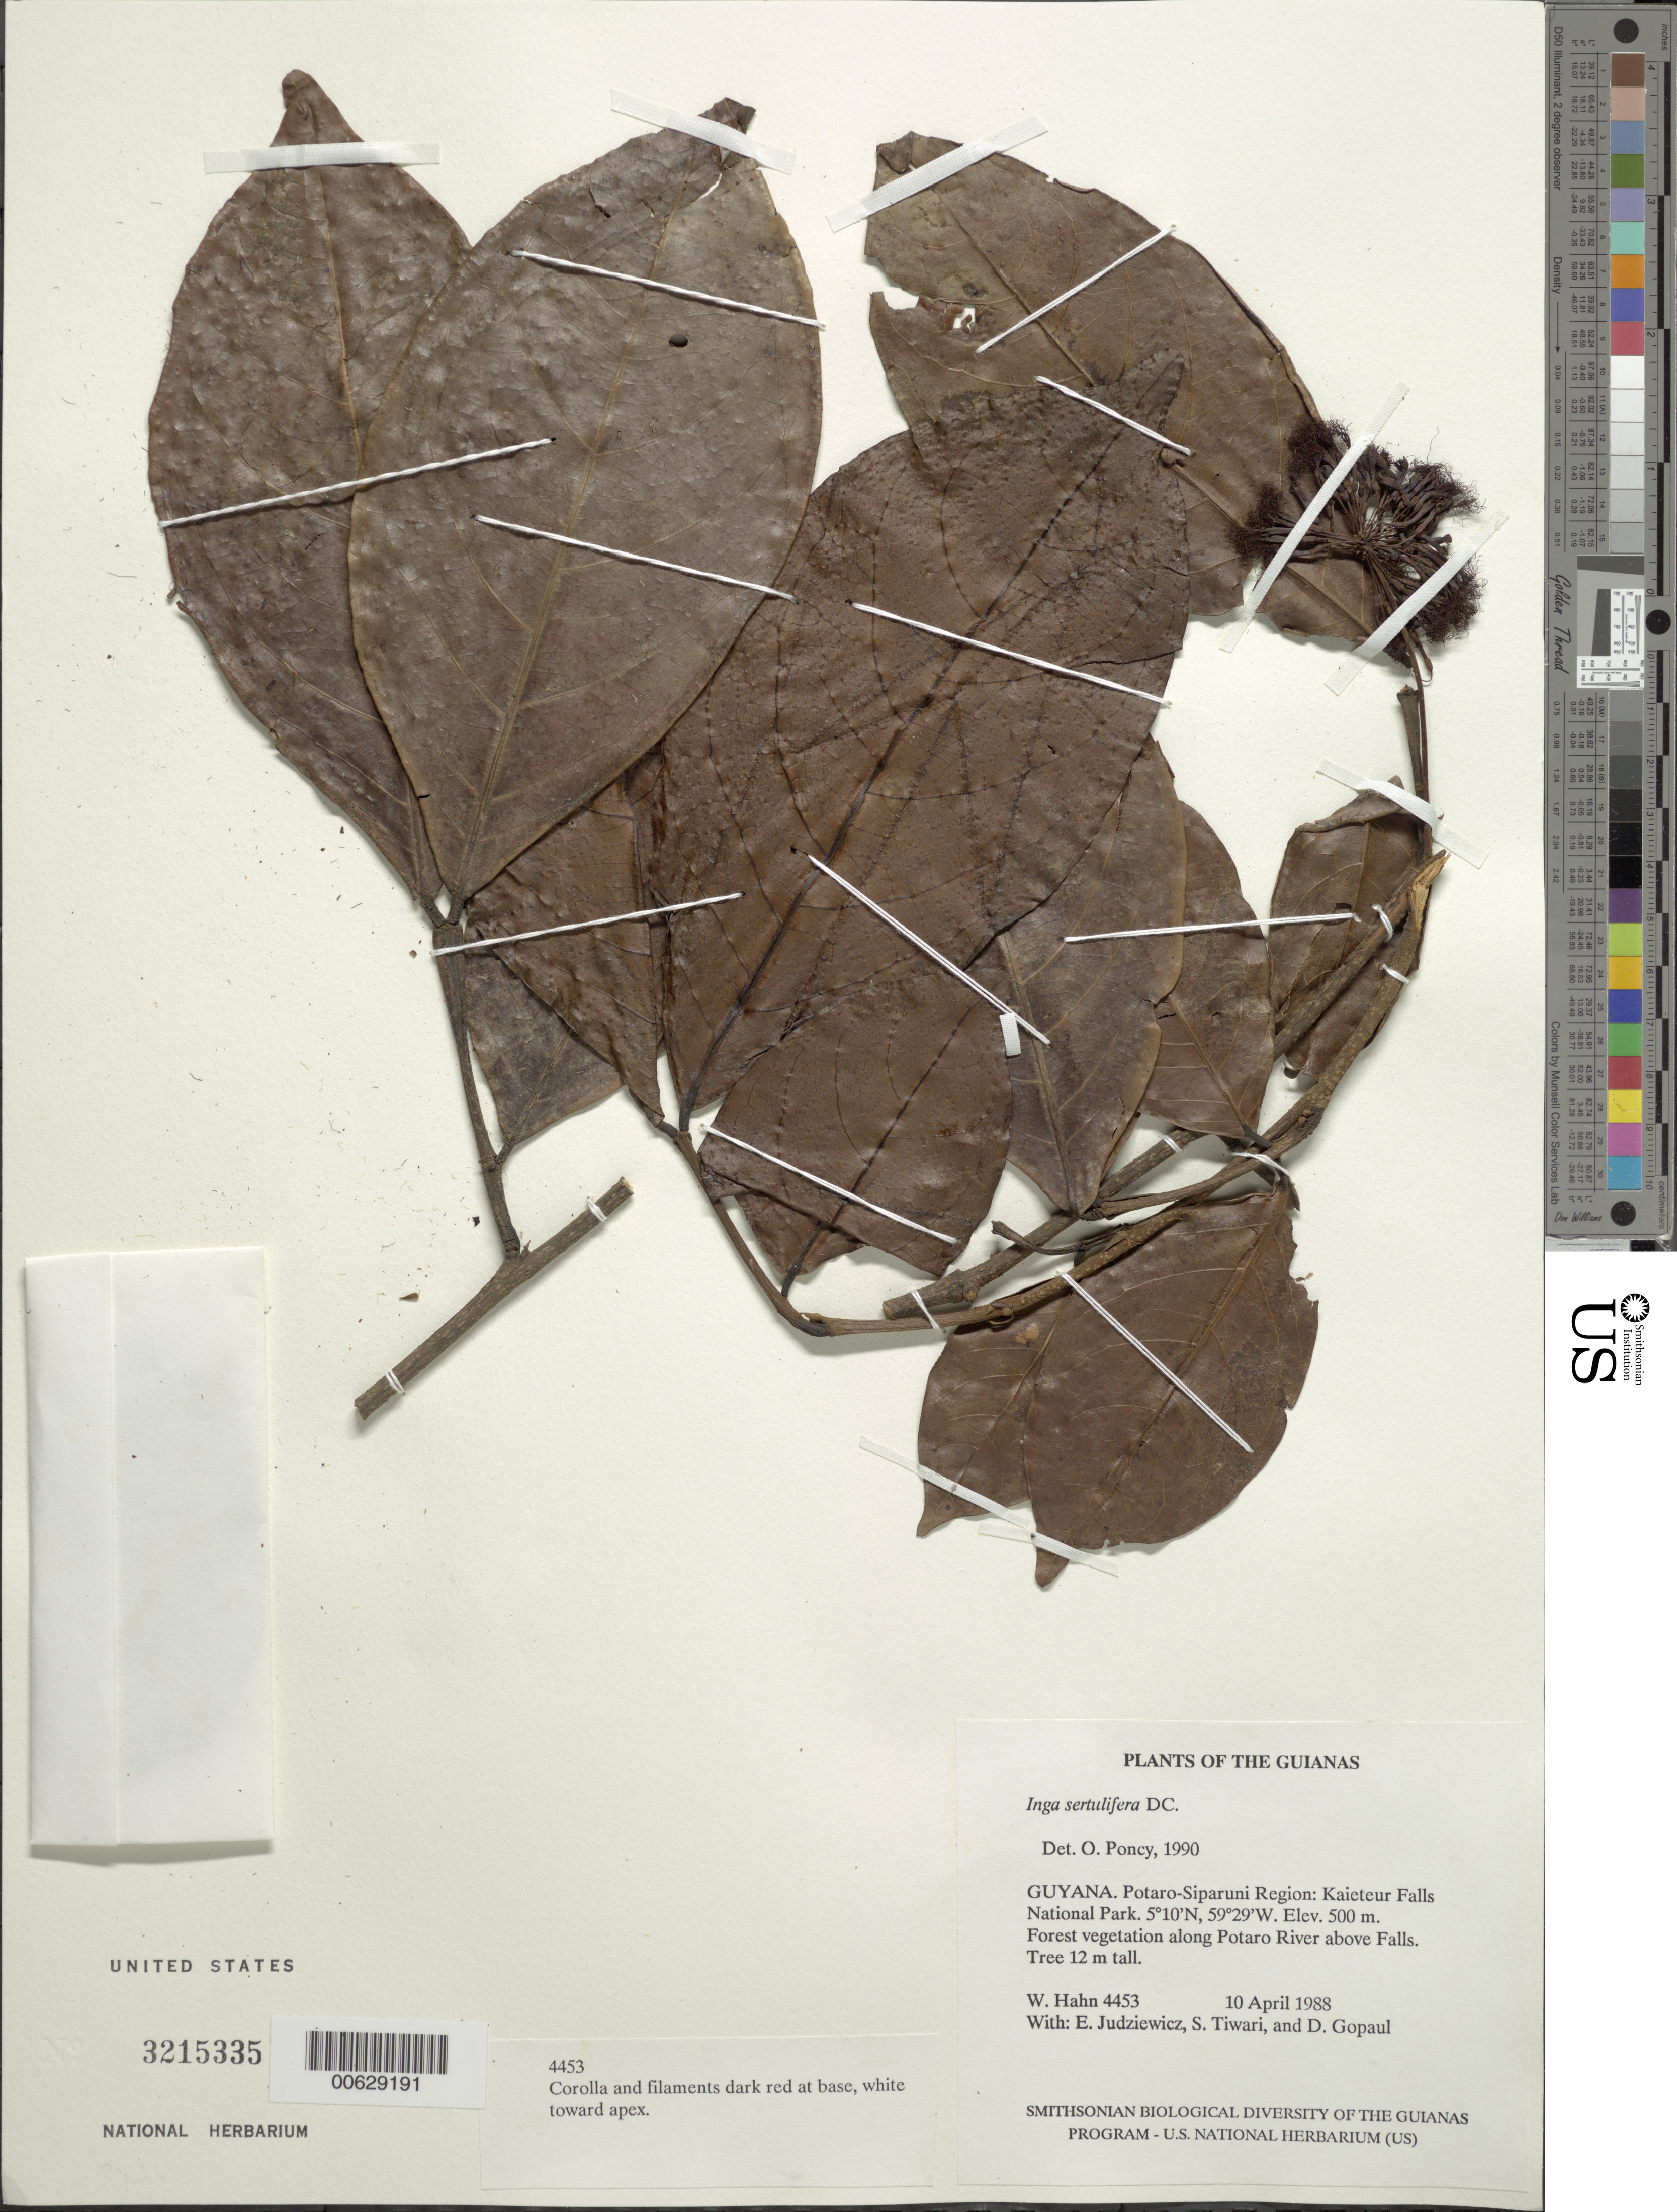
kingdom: Plantae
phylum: Tracheophyta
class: Magnoliopsida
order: Fabales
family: Fabaceae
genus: Inga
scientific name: Inga sertulifera subsp. sertulifera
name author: DC.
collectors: W. Hahn, E. J. Judziewicz, S. Tiwari & D. Gopaul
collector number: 4453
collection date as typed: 10 April 1988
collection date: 1988-04-10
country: Guyana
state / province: Potaro-Siparuni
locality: Kaieteur Falls National Park. Along Potaro River above falls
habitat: Forest vegetation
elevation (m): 500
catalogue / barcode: US 3215335